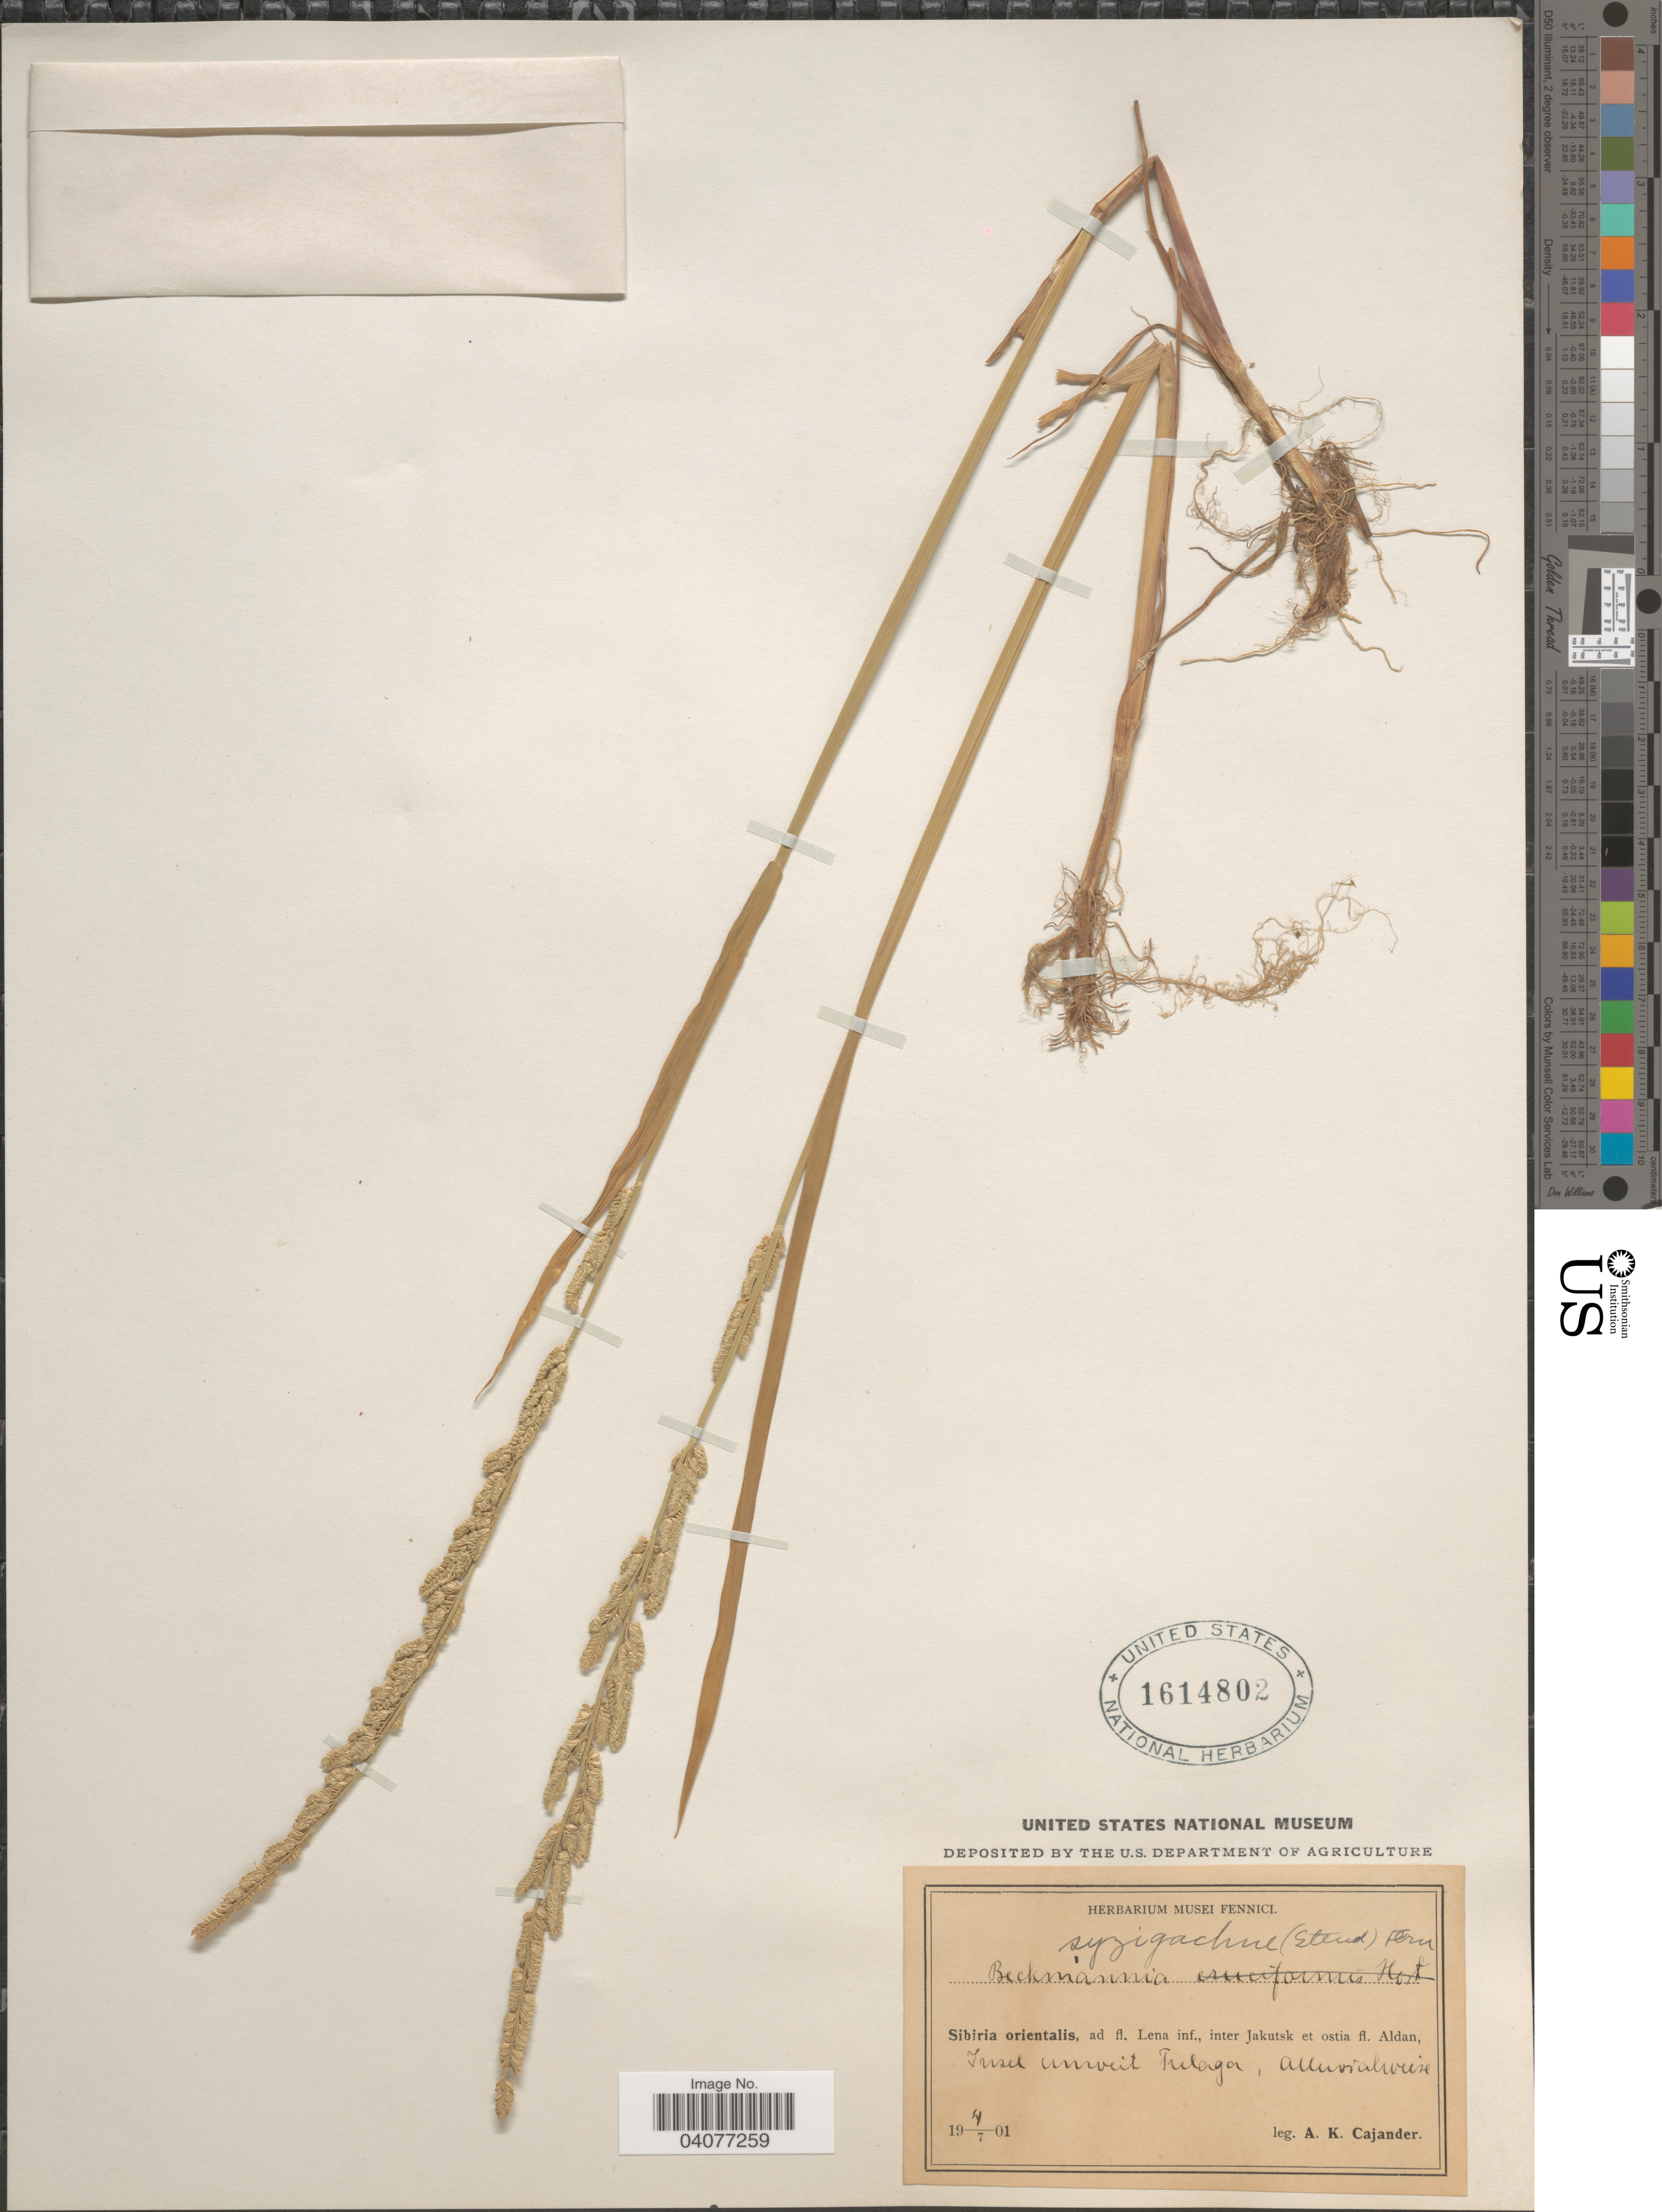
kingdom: Plantae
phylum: Tracheophyta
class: Liliopsida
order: Poales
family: Poaceae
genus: Beckmannia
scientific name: Beckmannia syzigachne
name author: (Steud.) Fernald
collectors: A. Cajander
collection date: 1901-07-04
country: Russian Federation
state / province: Sakha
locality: Sibiria orientalis, ad. fl. Lena inf., inter Jakutsk et ostia fl. Aldan, Insel umveit Tulaga, Alluvialwuse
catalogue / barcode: US 1614802